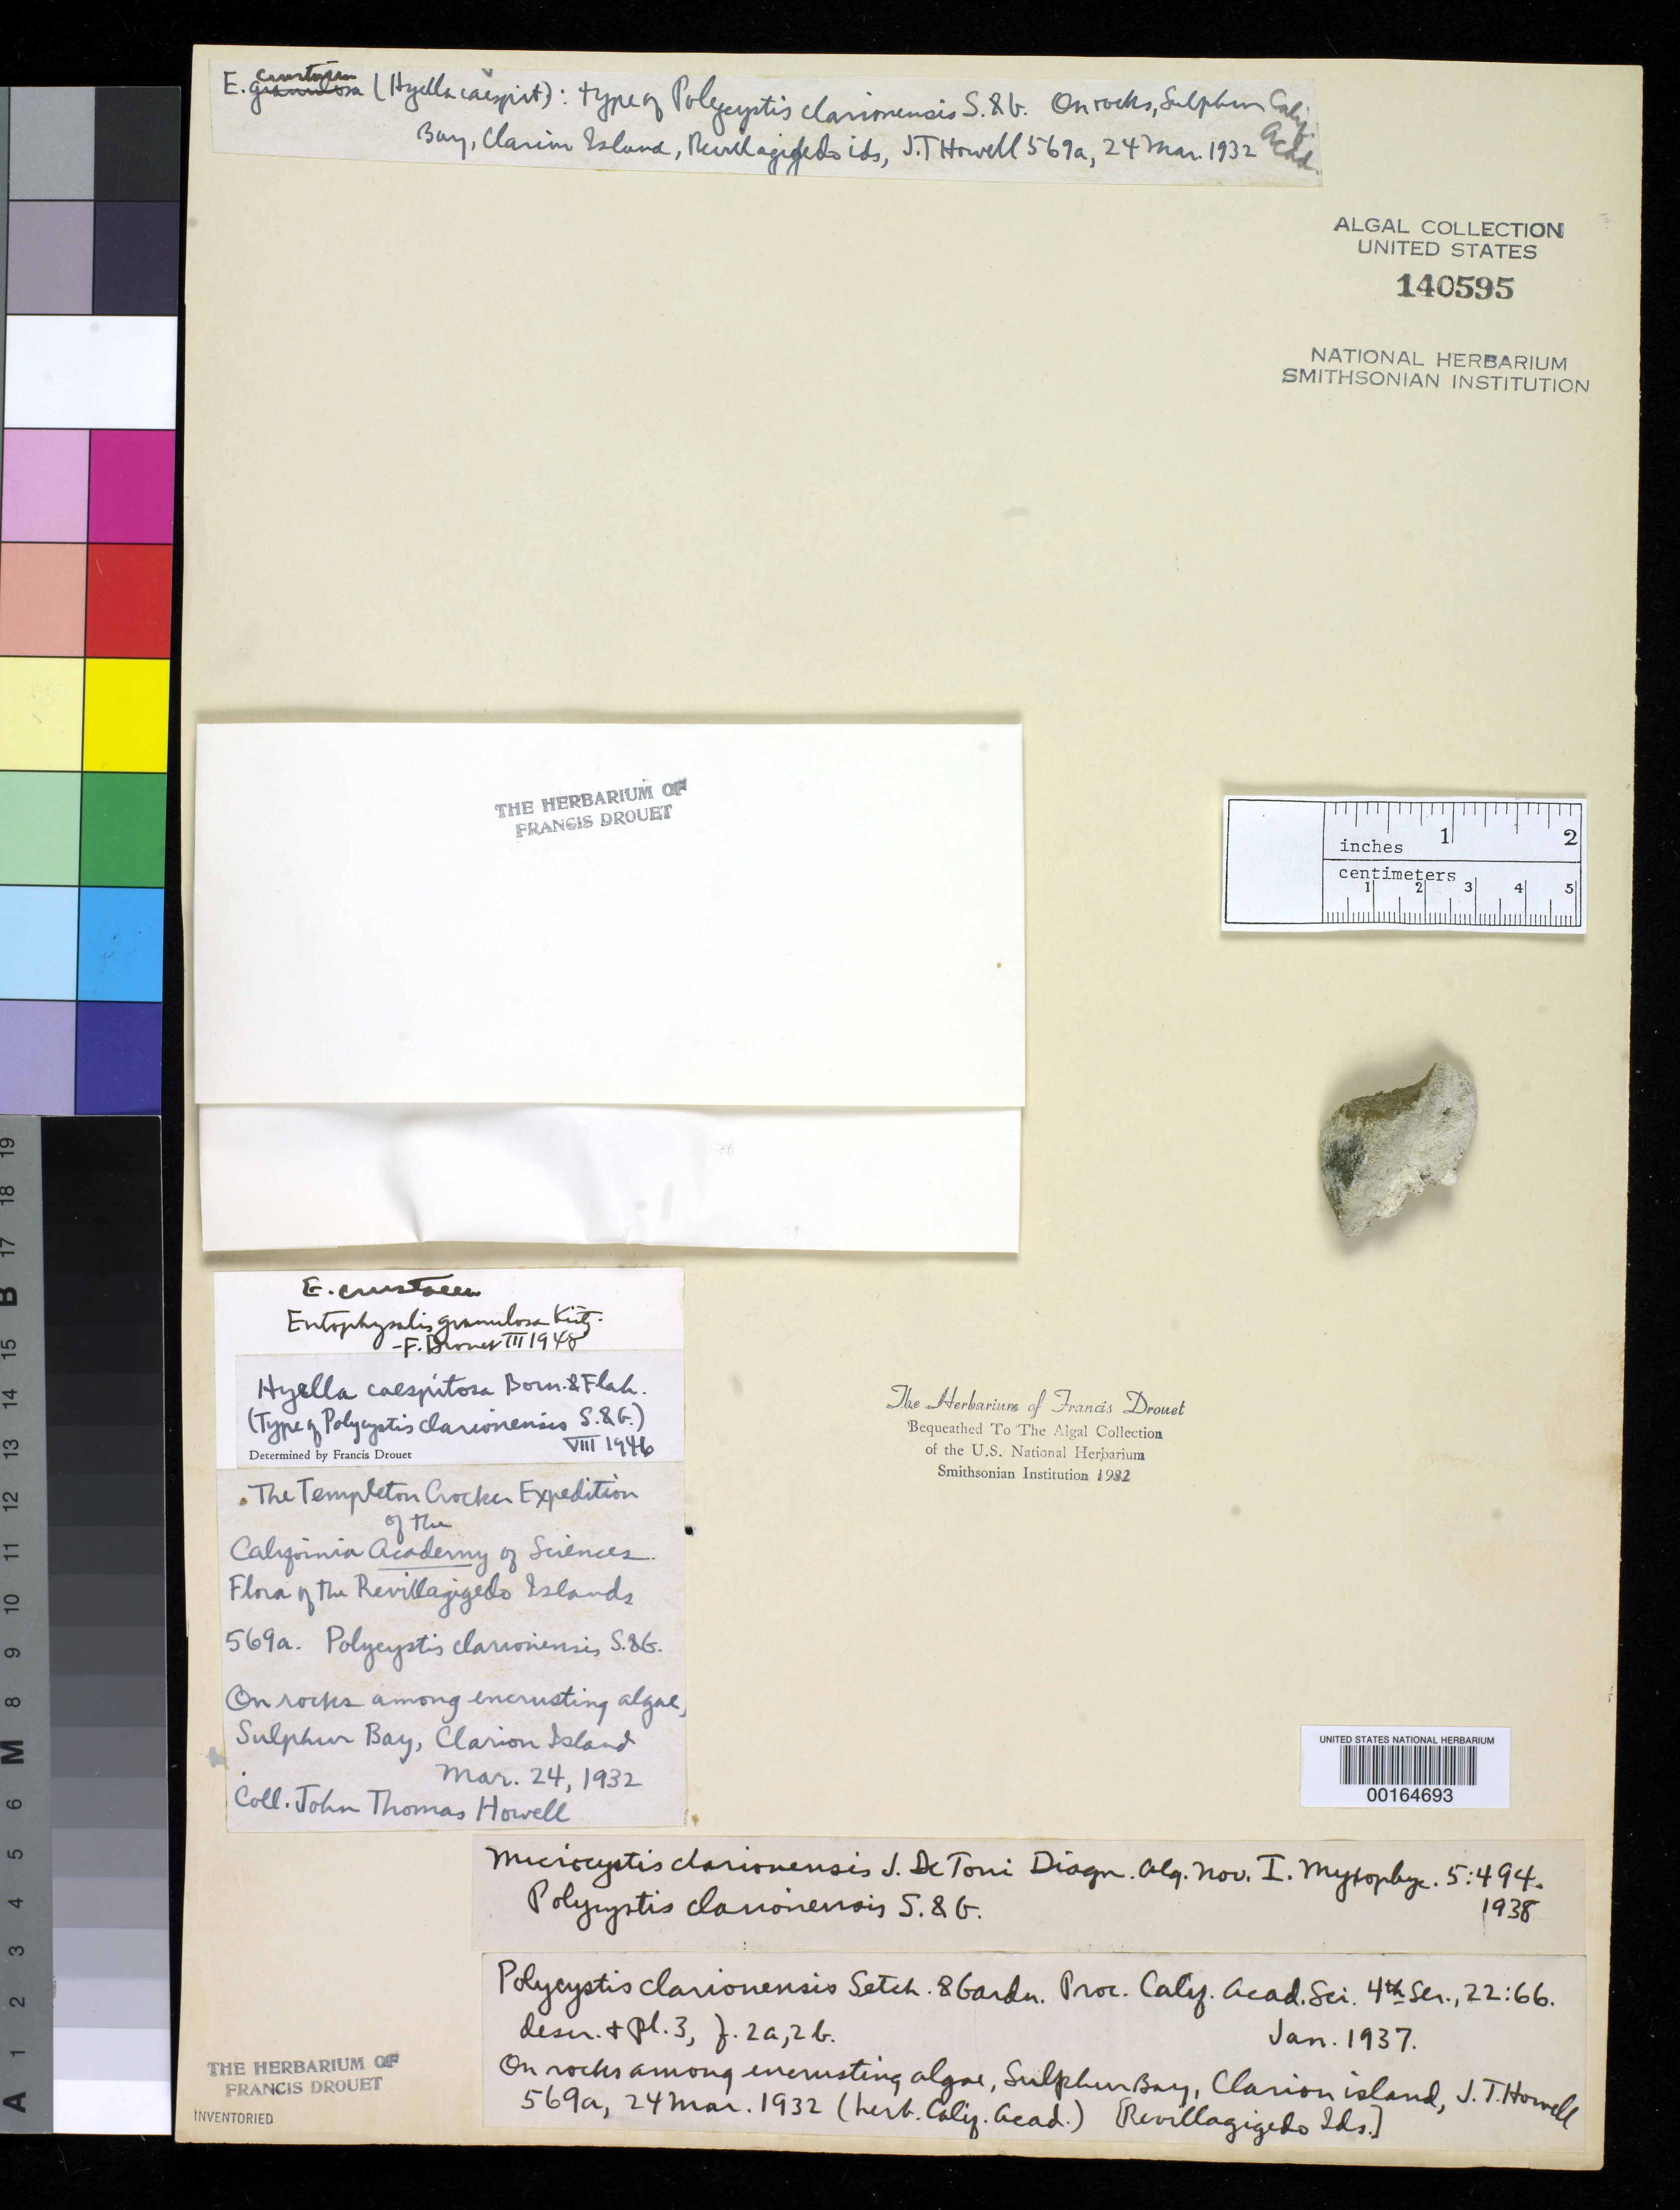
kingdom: Bacteria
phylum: Cyanobacteria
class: Cyanobacteriia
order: Synechococcales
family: Merismopediaceae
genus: Polycystis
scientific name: Polycystis clarionensis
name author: Setch. & N.L. Gardner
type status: Isotype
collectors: J. T. Howell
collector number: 569A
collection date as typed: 24 Mar 1932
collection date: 1932-03-24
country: Mexico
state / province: Colima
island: Isla Clarion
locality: Sulphur Bay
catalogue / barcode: US 140595